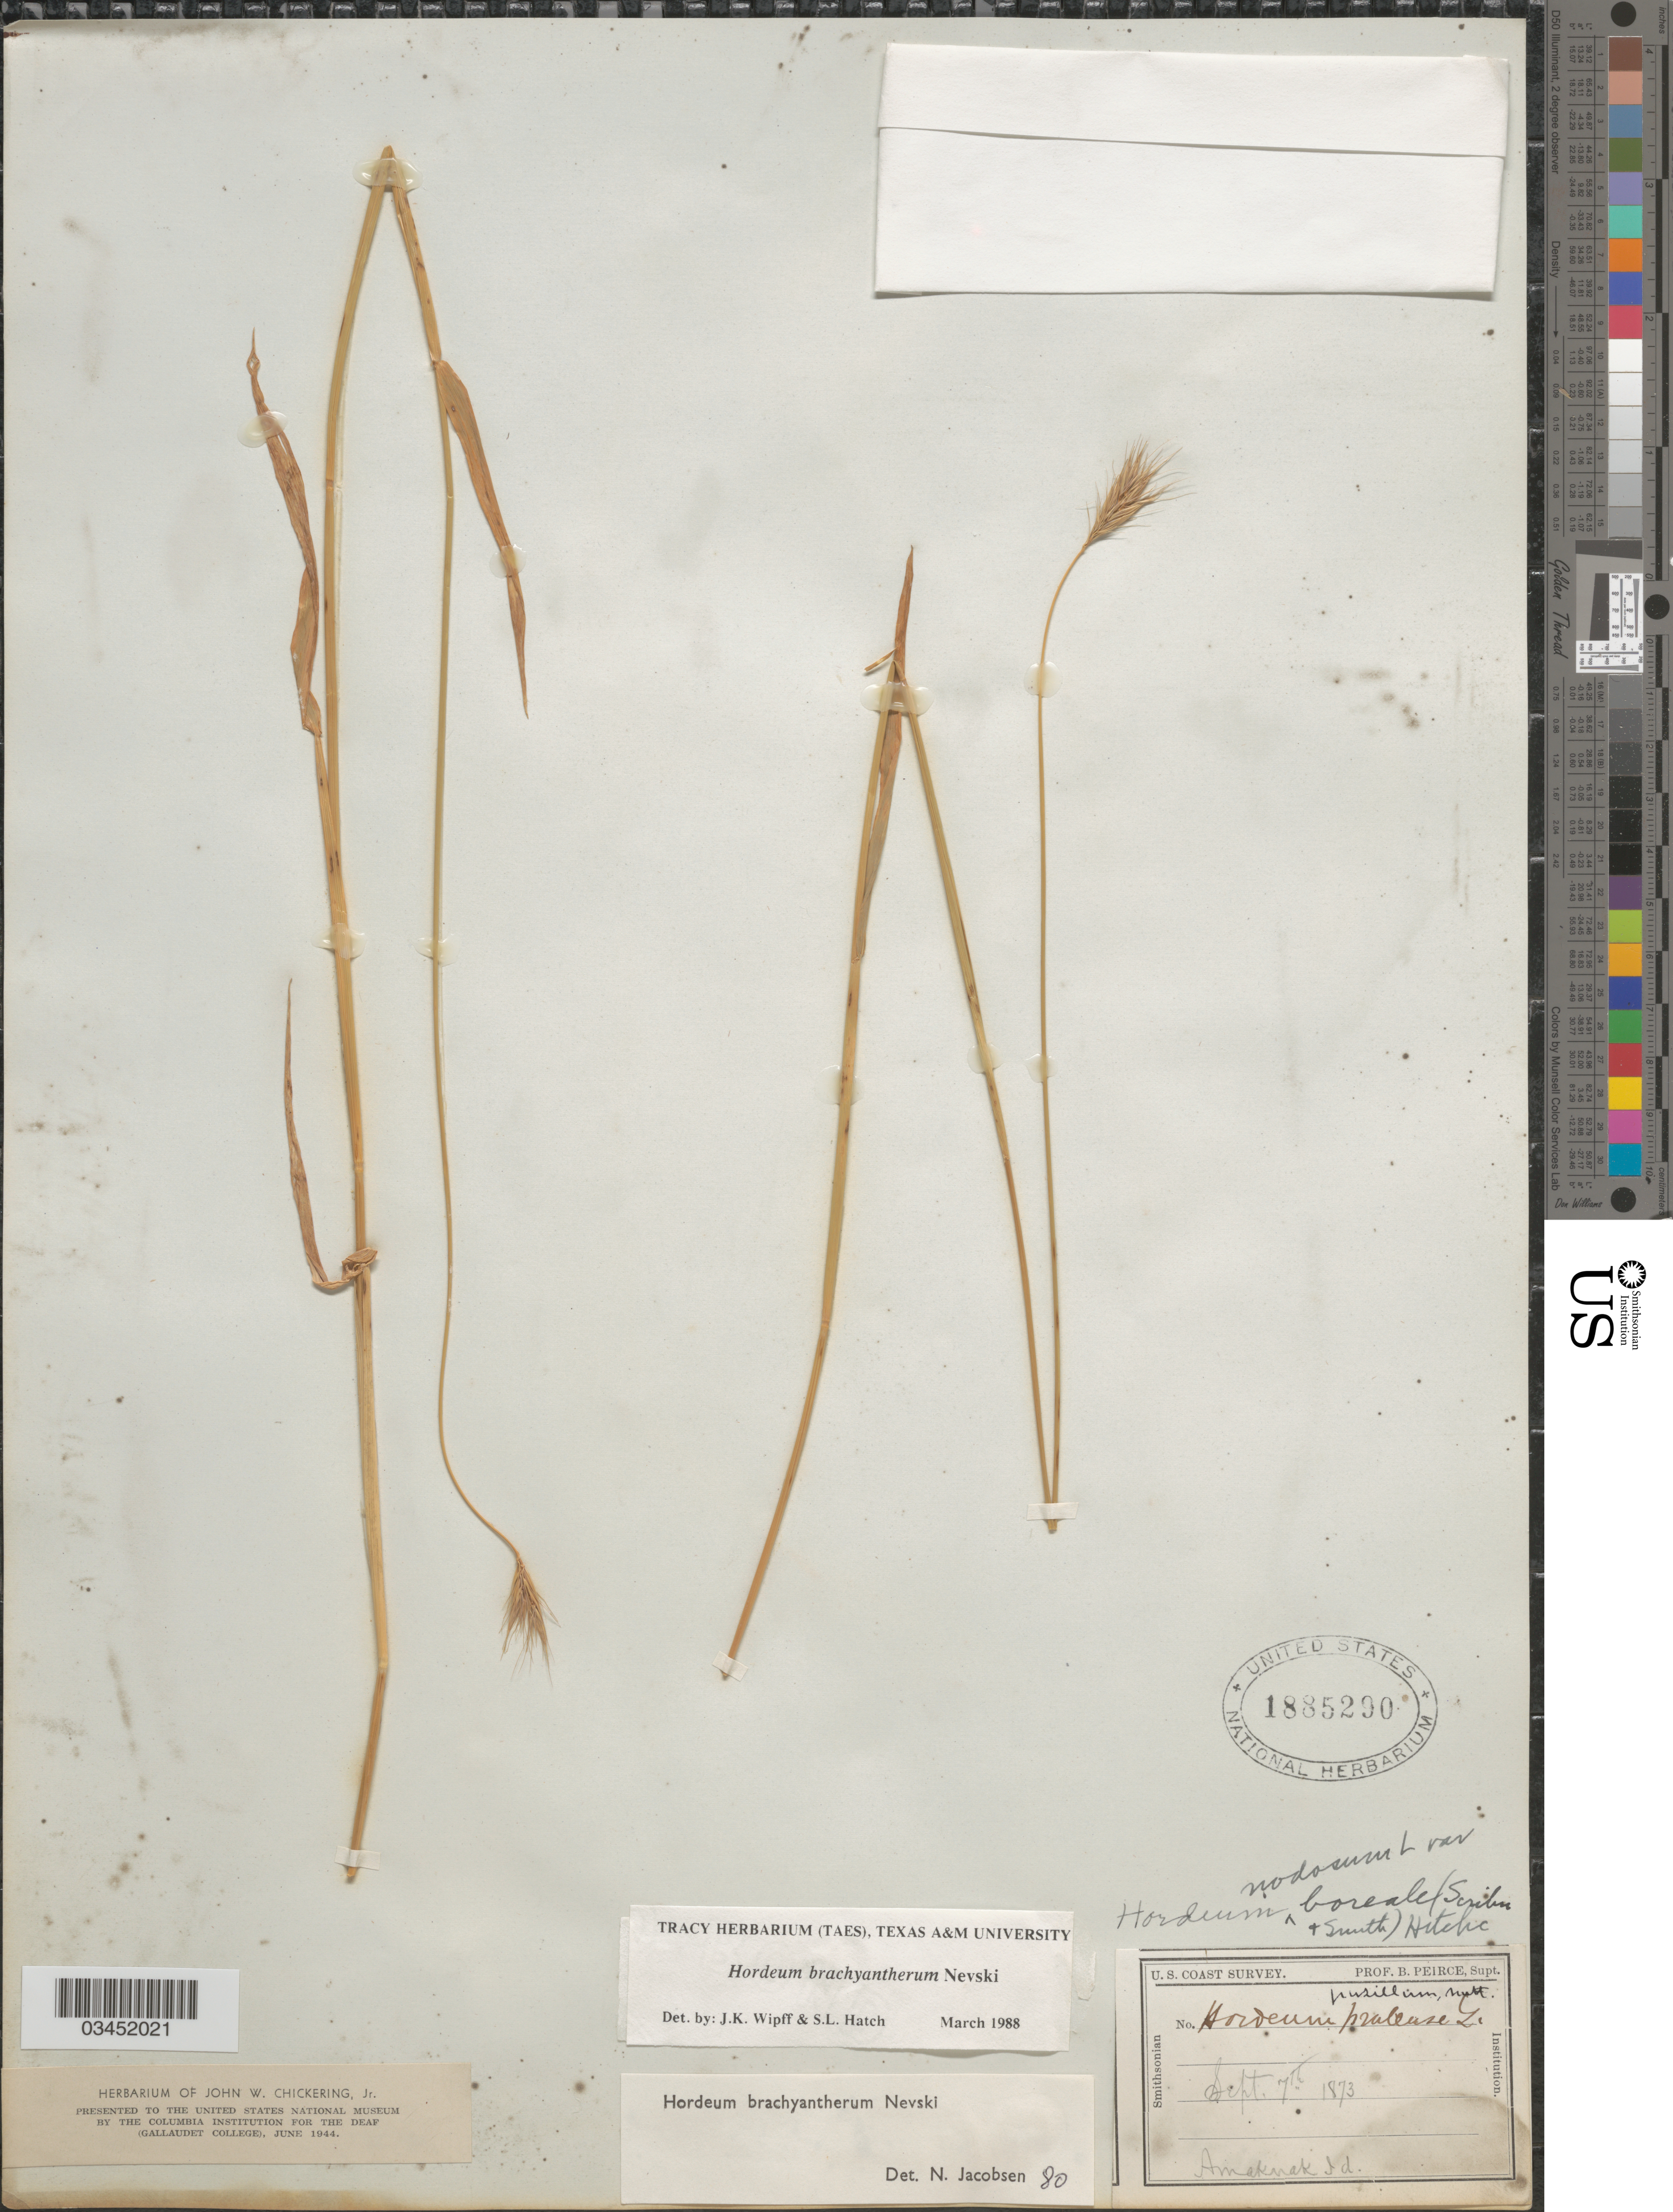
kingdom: Plantae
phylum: Tracheophyta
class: Liliopsida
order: Poales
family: Poaceae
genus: Hordeum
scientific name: Hordeum brachyantherum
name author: Nevski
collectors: B. Peirce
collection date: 1873-09-07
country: United States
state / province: Alaska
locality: U.S. Coast Survey. Amaknak Id.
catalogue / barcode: US 1885290